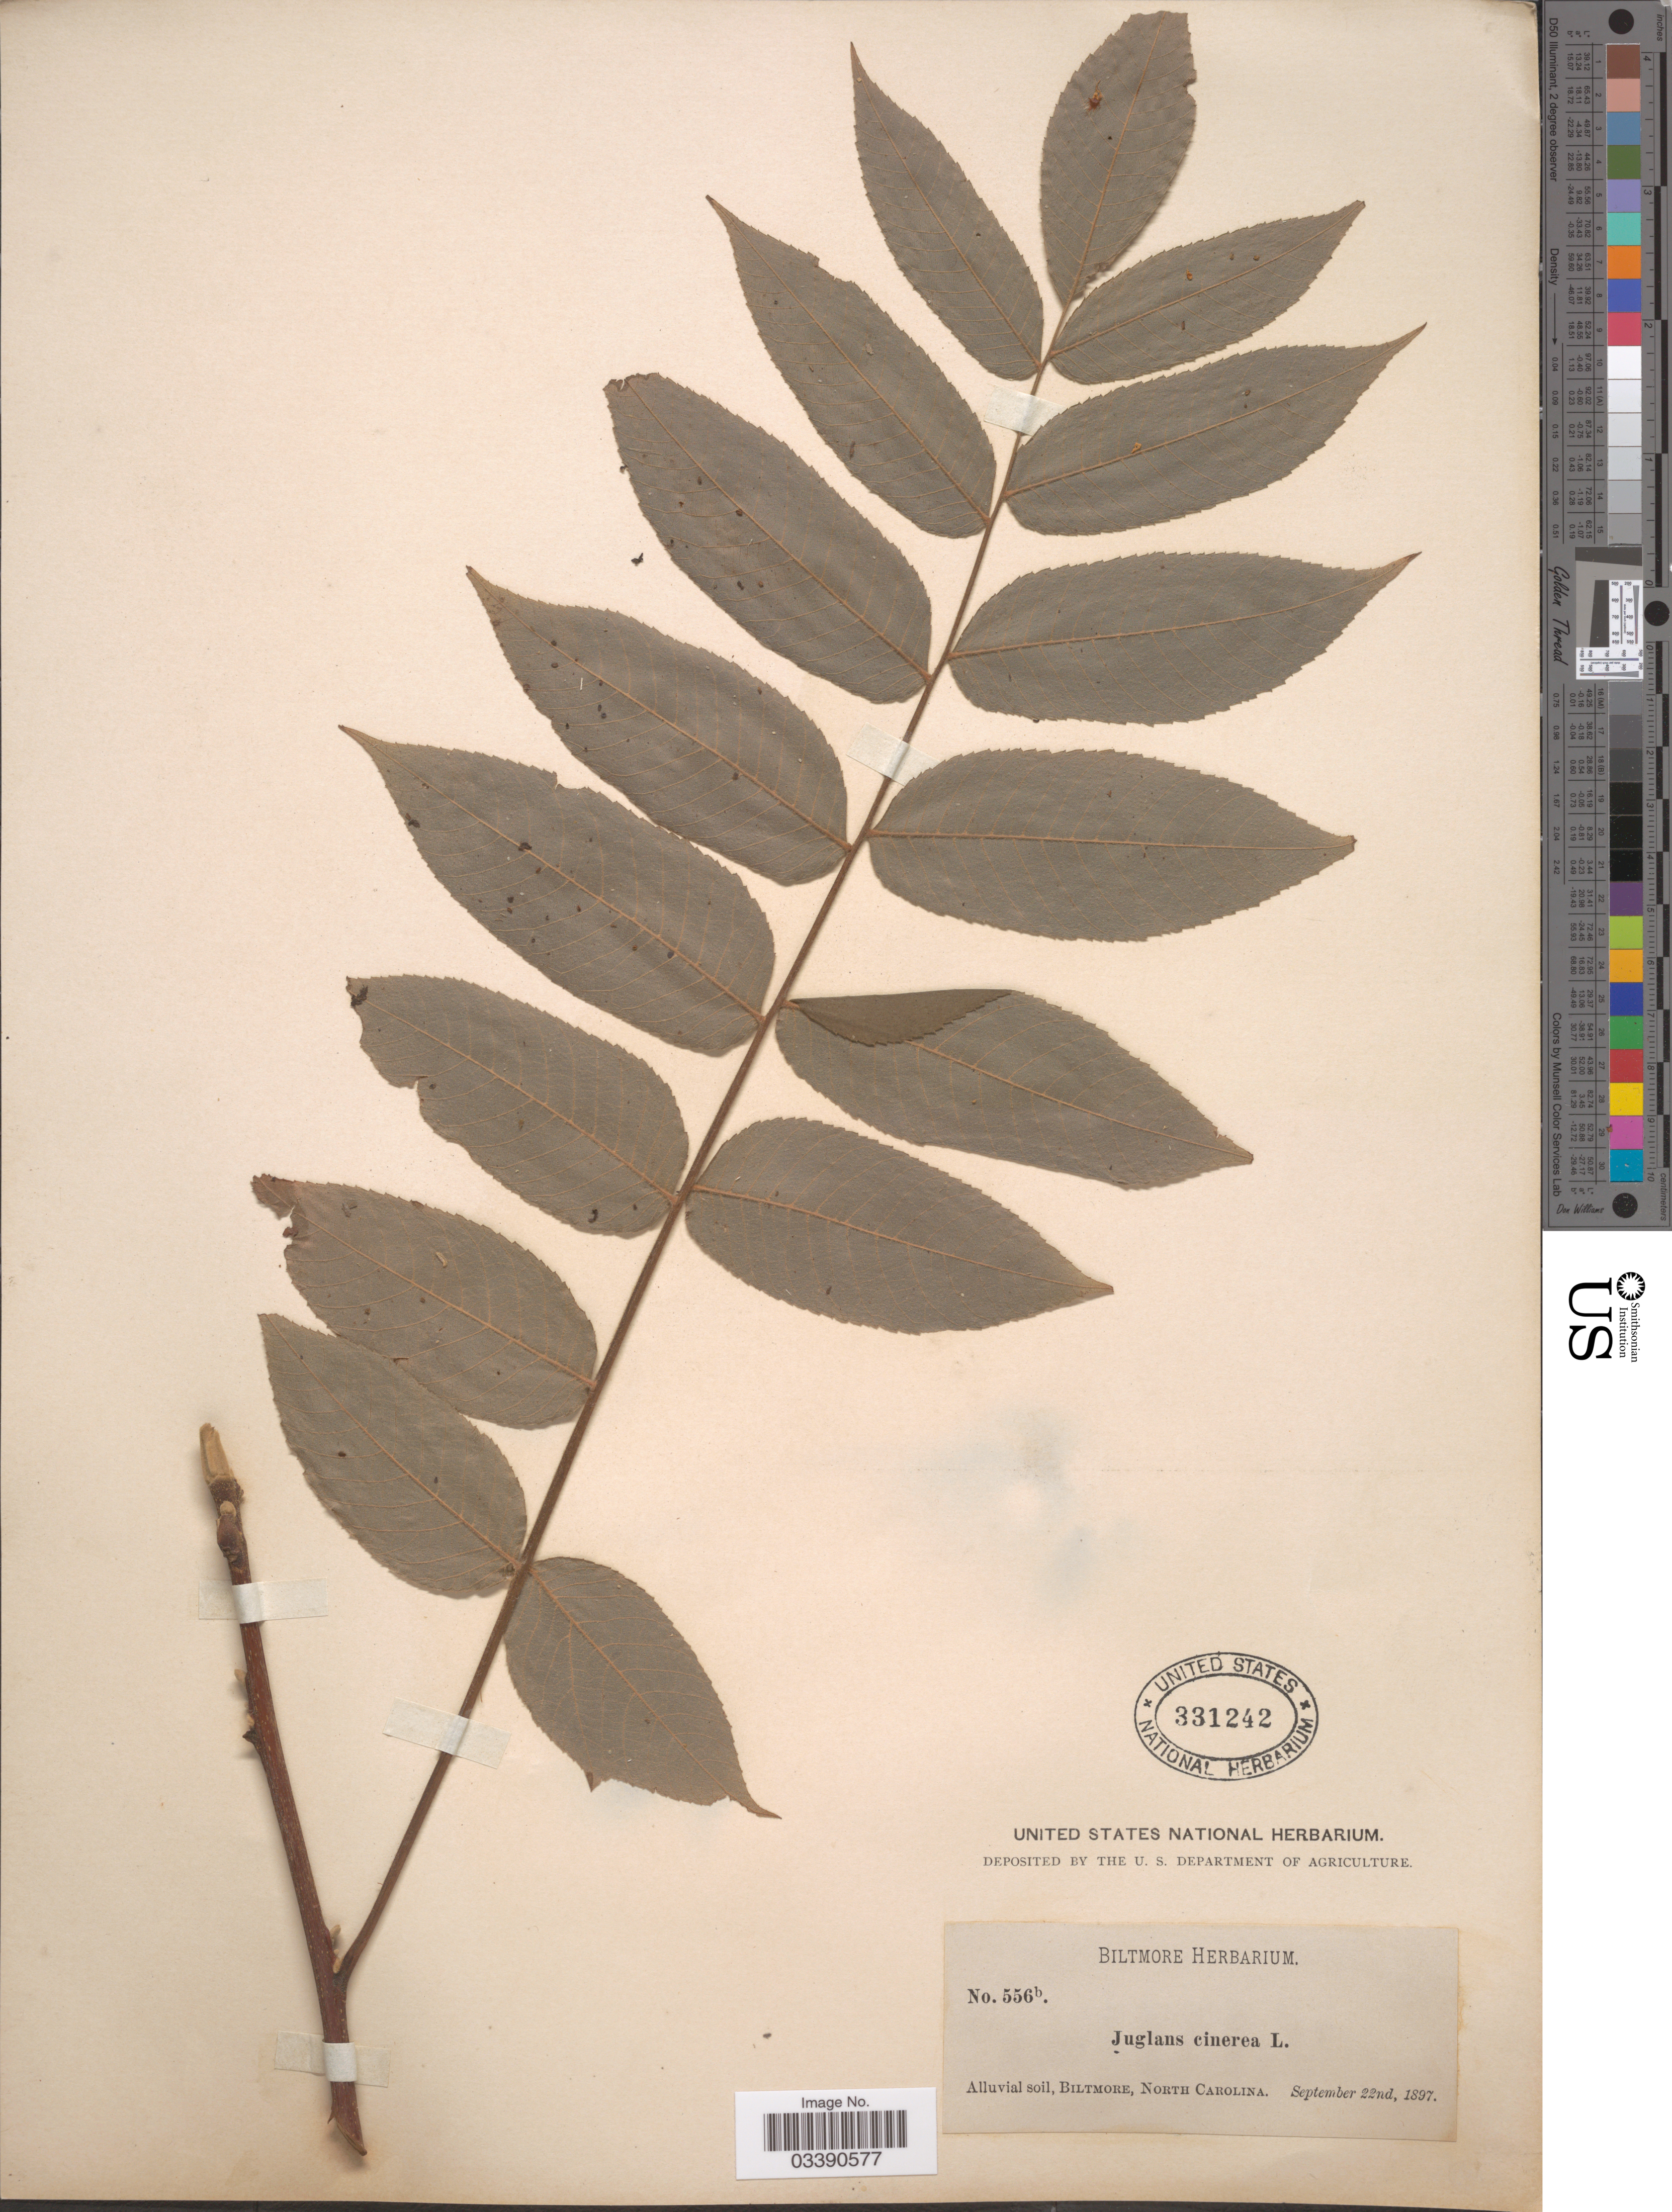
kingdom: Plantae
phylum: Tracheophyta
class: Magnoliopsida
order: Fagales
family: Juglandaceae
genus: Juglans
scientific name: Juglans cinerea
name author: L.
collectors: ex herb. Biltmore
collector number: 556b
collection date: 1897-09-22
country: United States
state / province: North Carolina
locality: Biltmore.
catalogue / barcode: US 331242